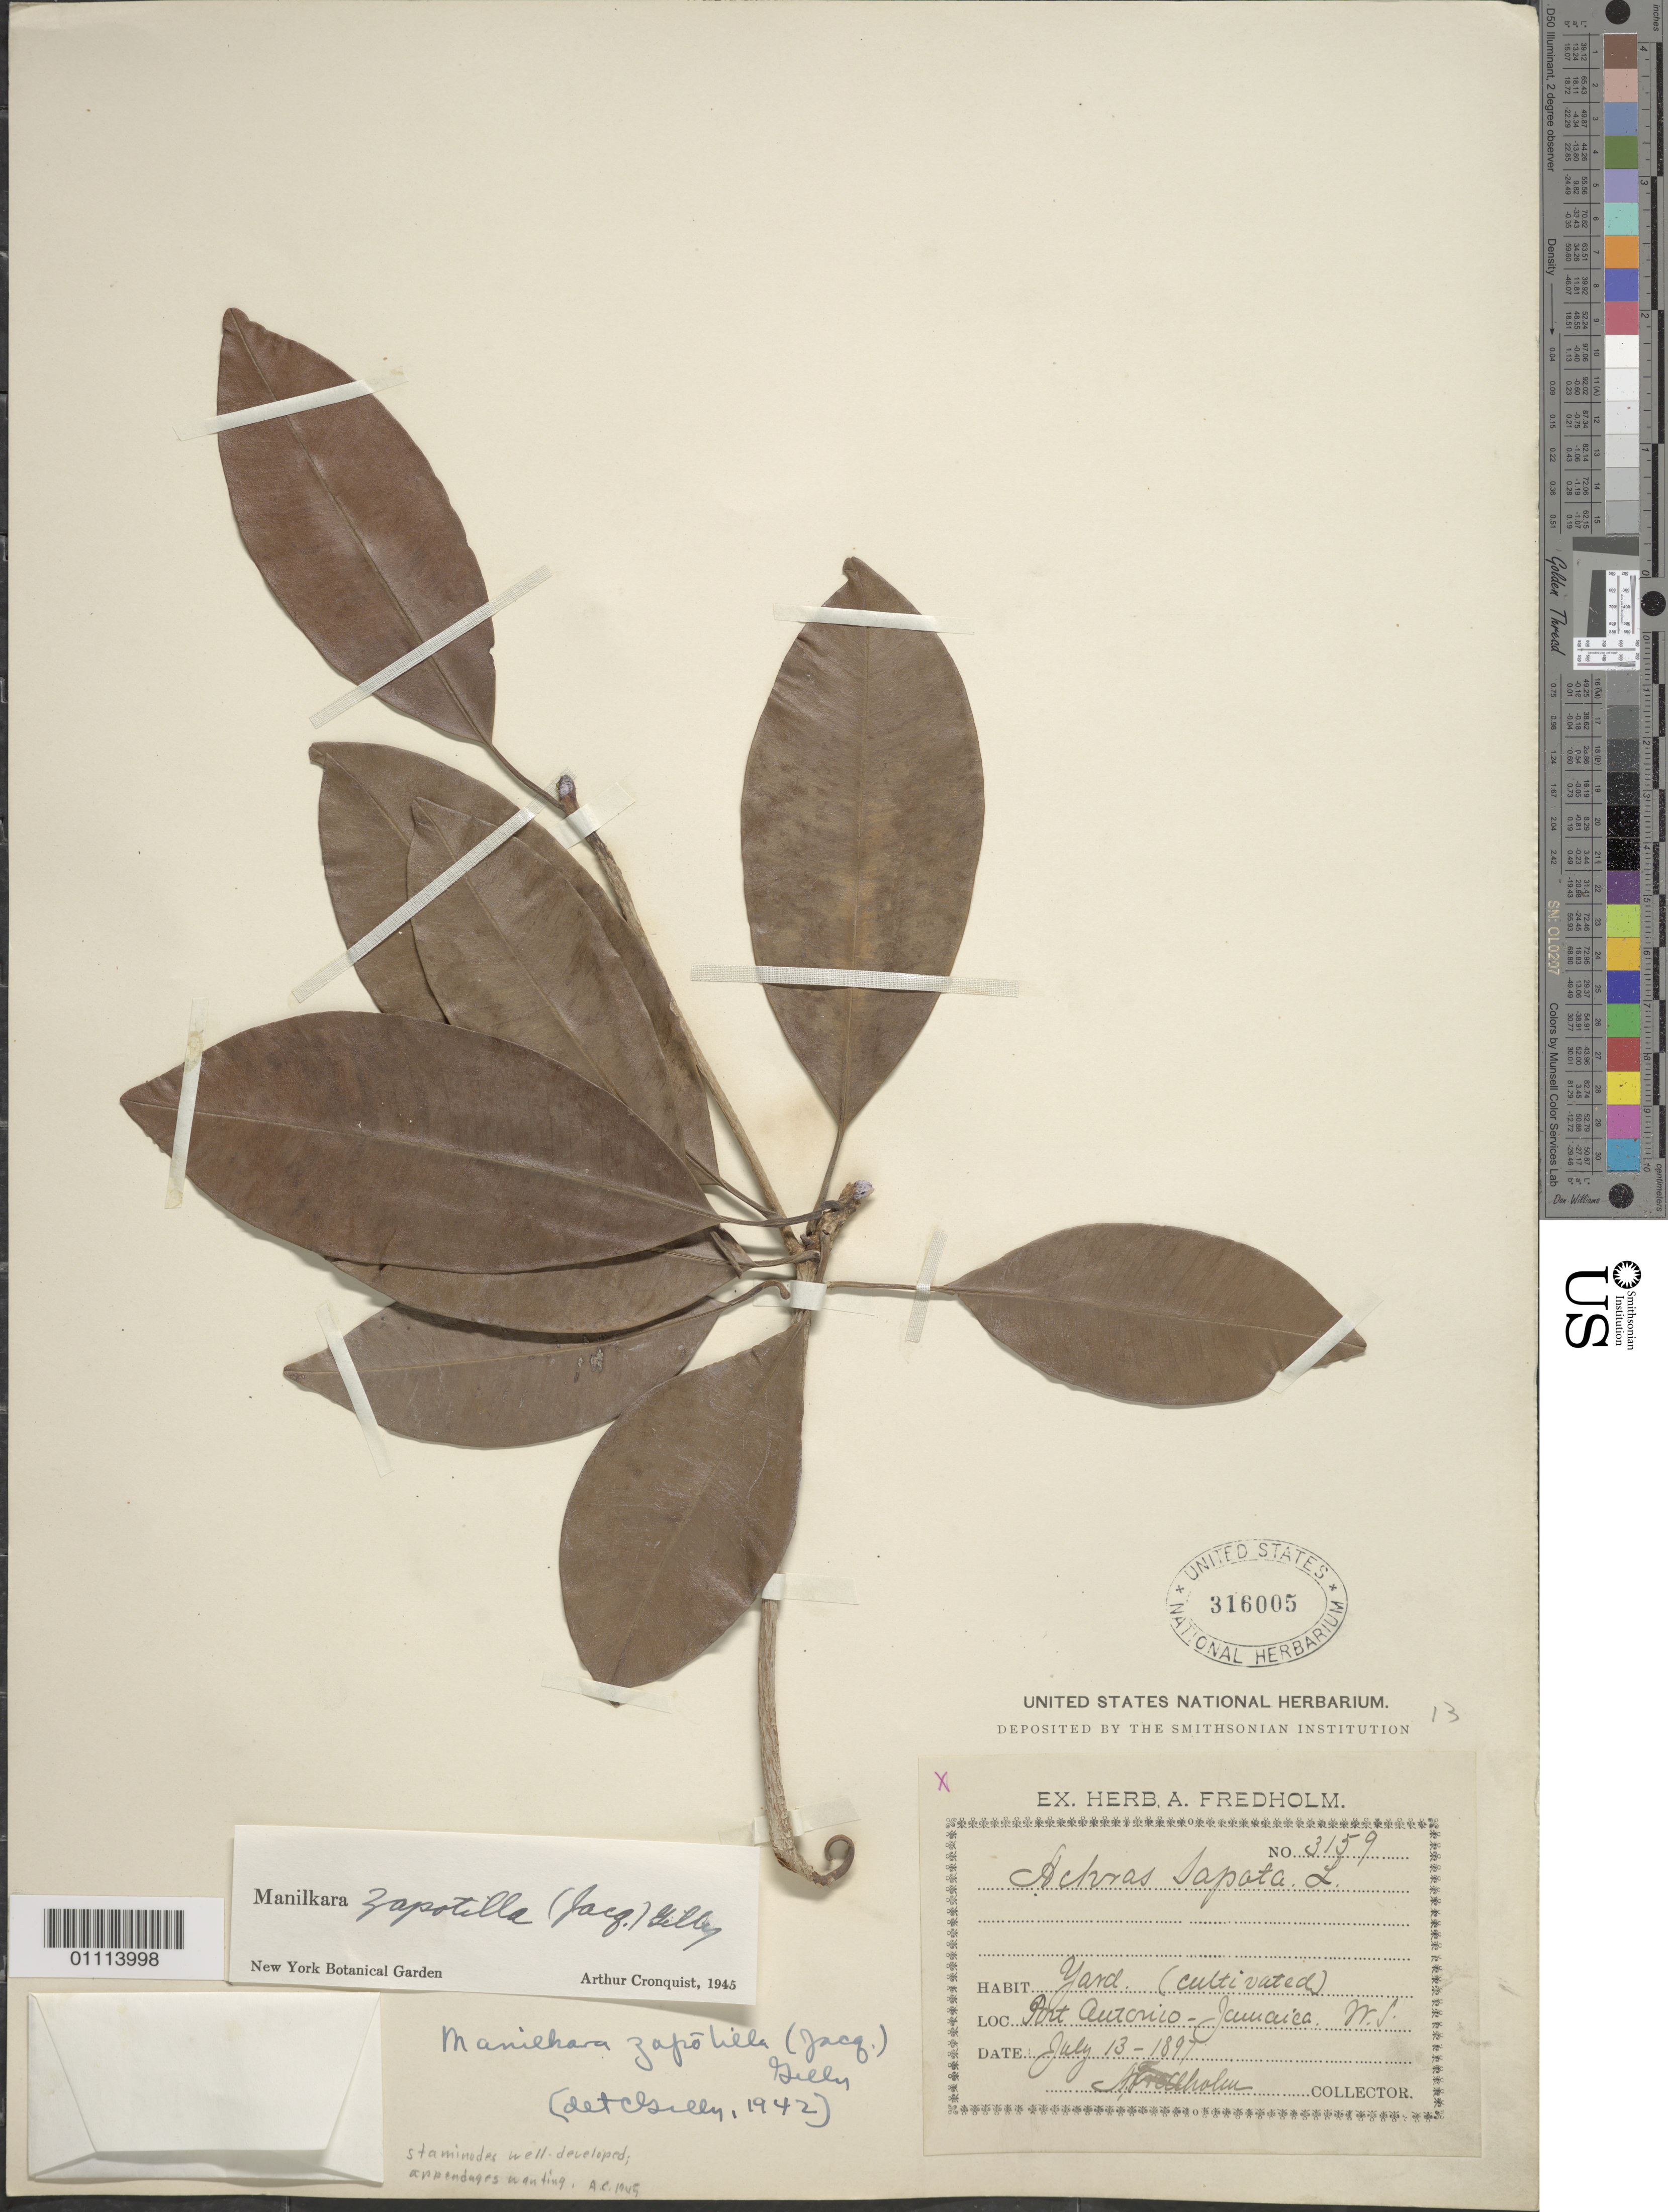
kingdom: Plantae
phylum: Tracheophyta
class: Magnoliopsida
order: Ericales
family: Sapotaceae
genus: Manilkara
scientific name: Manilkara zapotilla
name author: (Jacq.) Gilly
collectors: A. Fredholm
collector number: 3159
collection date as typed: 13 Jul 1897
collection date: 1897-07-13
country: Jamaica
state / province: Portland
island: Jamaica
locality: Port Antonio-Jamaica, Yard.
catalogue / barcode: US 316005